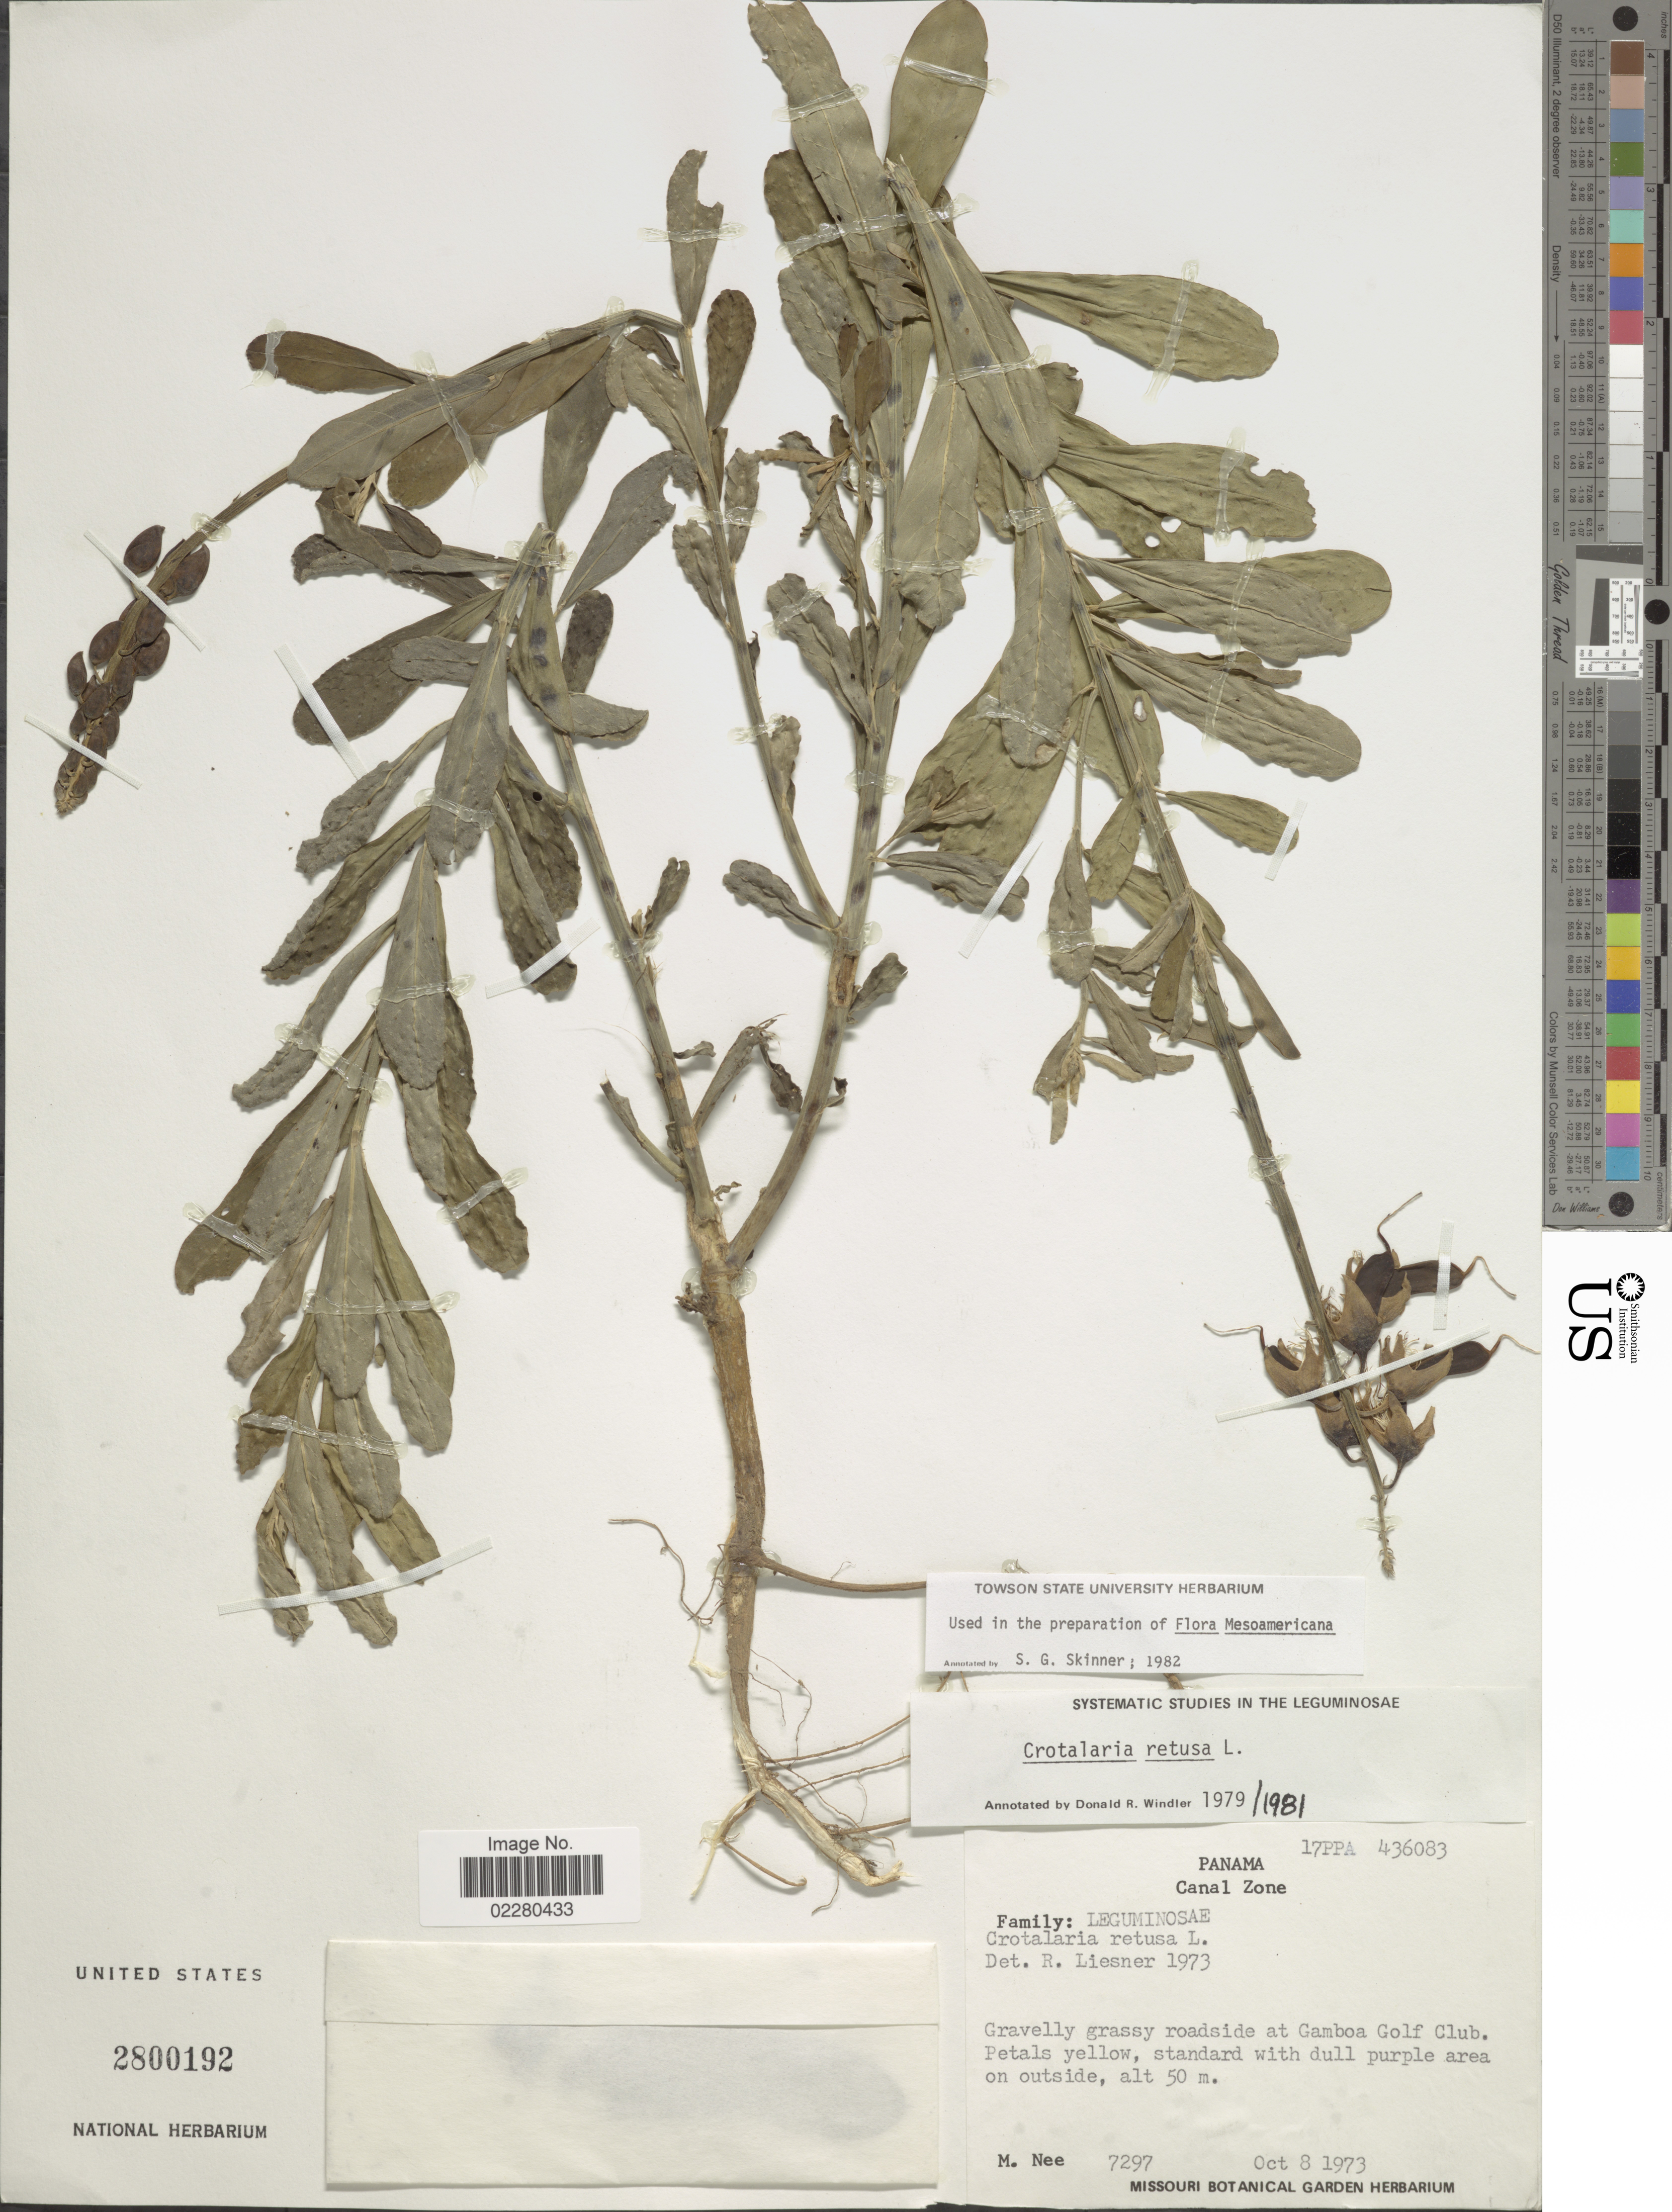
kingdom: Plantae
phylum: Tracheophyta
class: Magnoliopsida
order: Fabales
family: Fabaceae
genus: Crotalaria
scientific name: Crotalaria retusa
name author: L.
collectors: M. Nee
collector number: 7297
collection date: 1973-10-08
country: Panama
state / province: Colón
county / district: Canal Zone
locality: Canal Zone. Gravelly grassy roadside at Gamboa Golf Club.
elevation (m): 50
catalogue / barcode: US 2800192